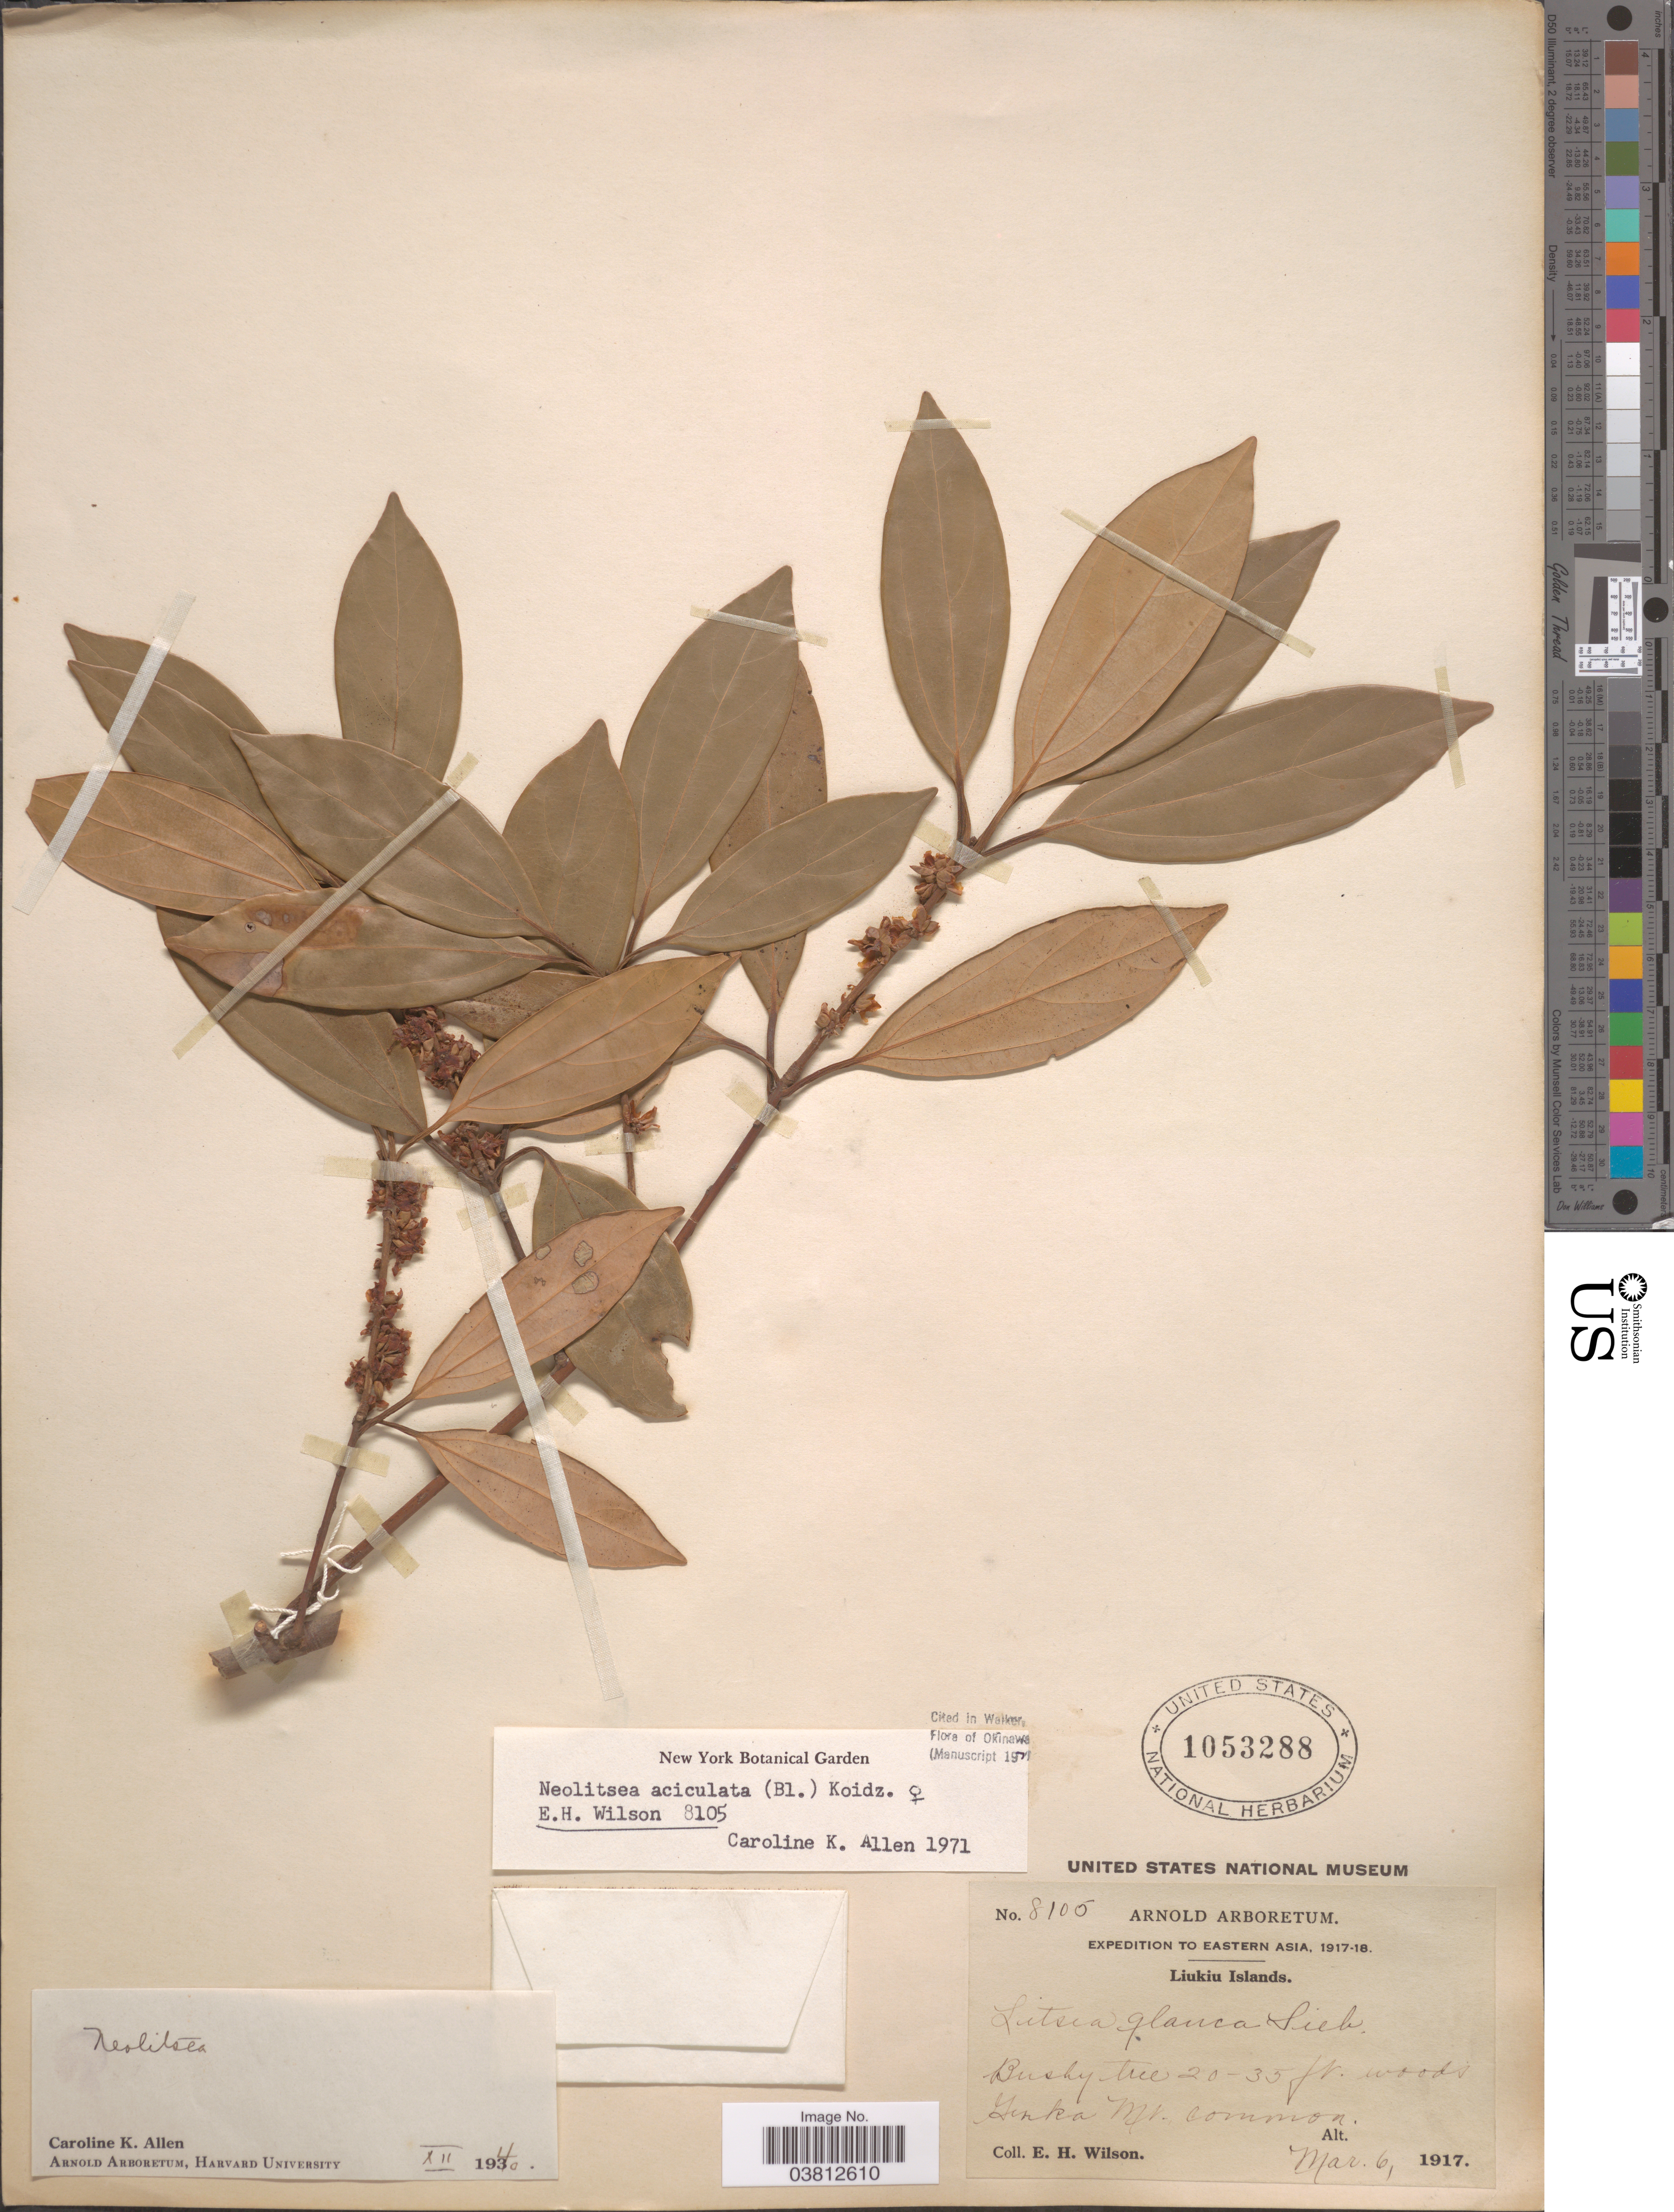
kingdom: Plantae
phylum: Tracheophyta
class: Magnoliopsida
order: Laurales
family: Lauraceae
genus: Neolitsea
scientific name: Neolitsea aciculata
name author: (Blume) Koidz.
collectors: E. Wilson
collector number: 8105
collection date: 1917-03-06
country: Japan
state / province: Okinawa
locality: Eastern Asia. Liukiu Islands. Genka Mt.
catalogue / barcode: US 1053288